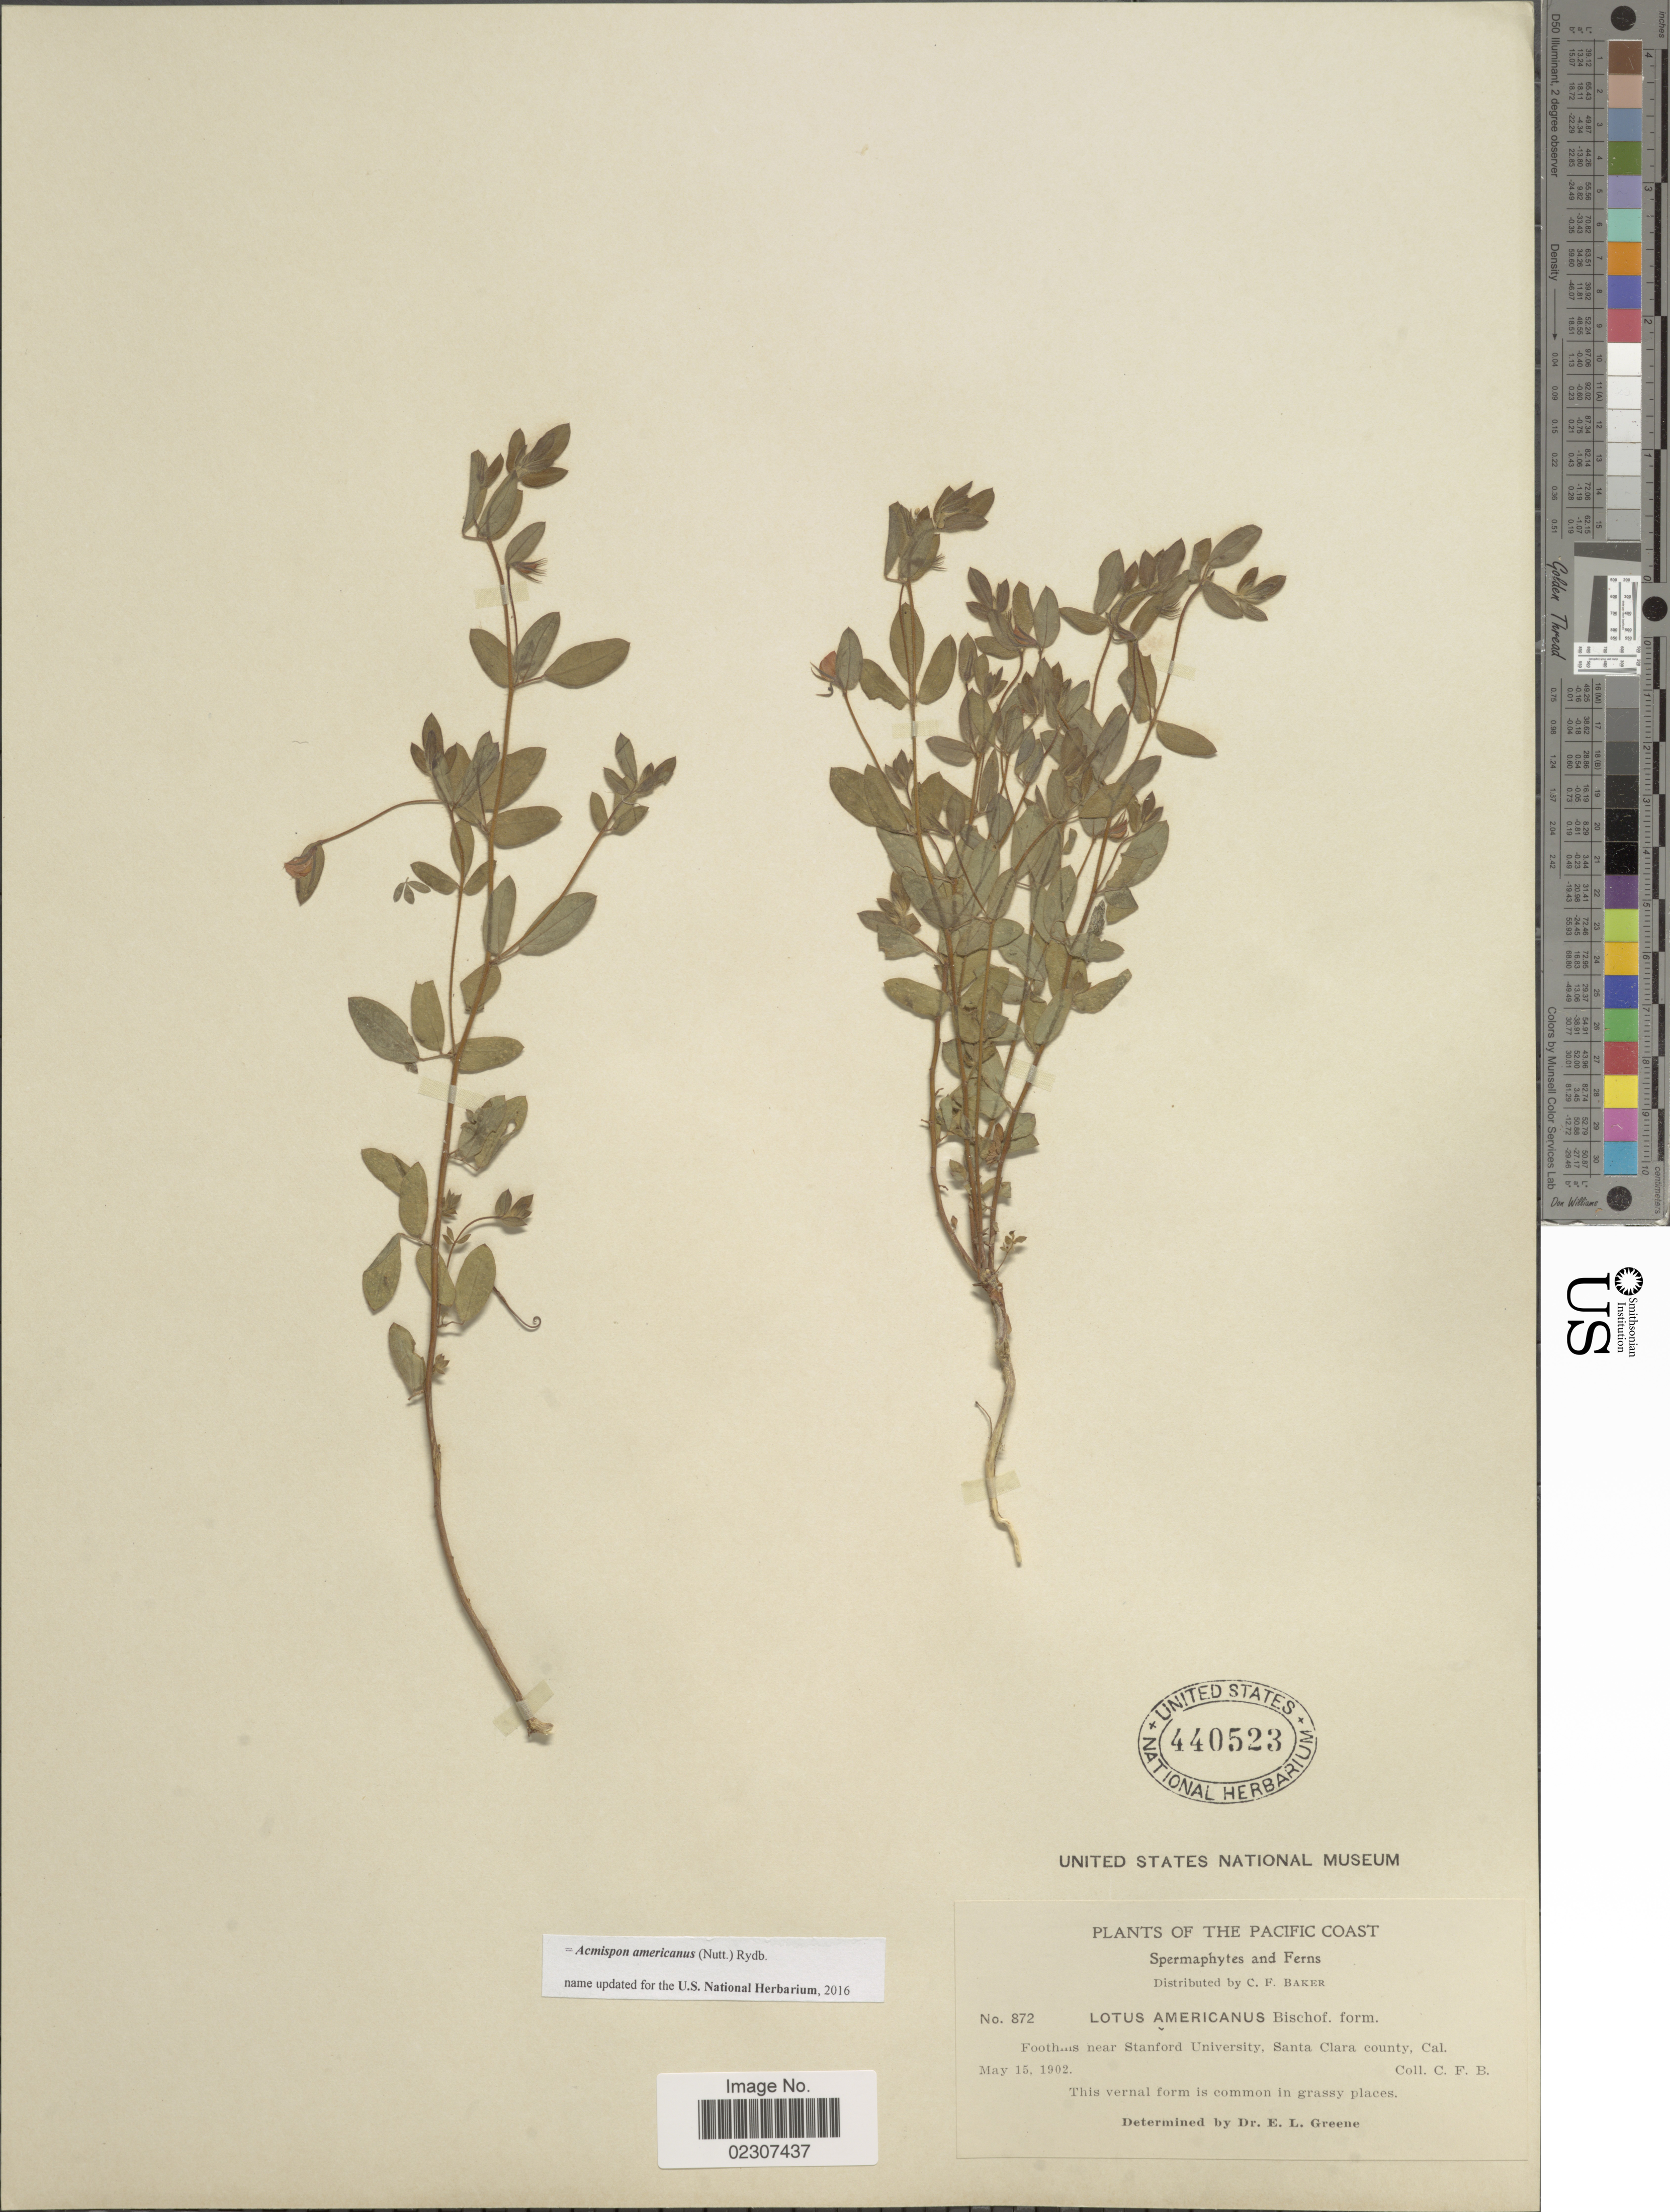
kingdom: Plantae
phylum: Tracheophyta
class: Magnoliopsida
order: Fabales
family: Fabaceae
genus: Acmispon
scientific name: Acmispon americanus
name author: (Nutt.) Rydb.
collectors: F. C. Baker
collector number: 872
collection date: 1902-05-15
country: United States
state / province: California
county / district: Santa Clara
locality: Pacific Coast, Foothills near Stanford University, Santa Clara county, Cal.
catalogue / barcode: US 440523